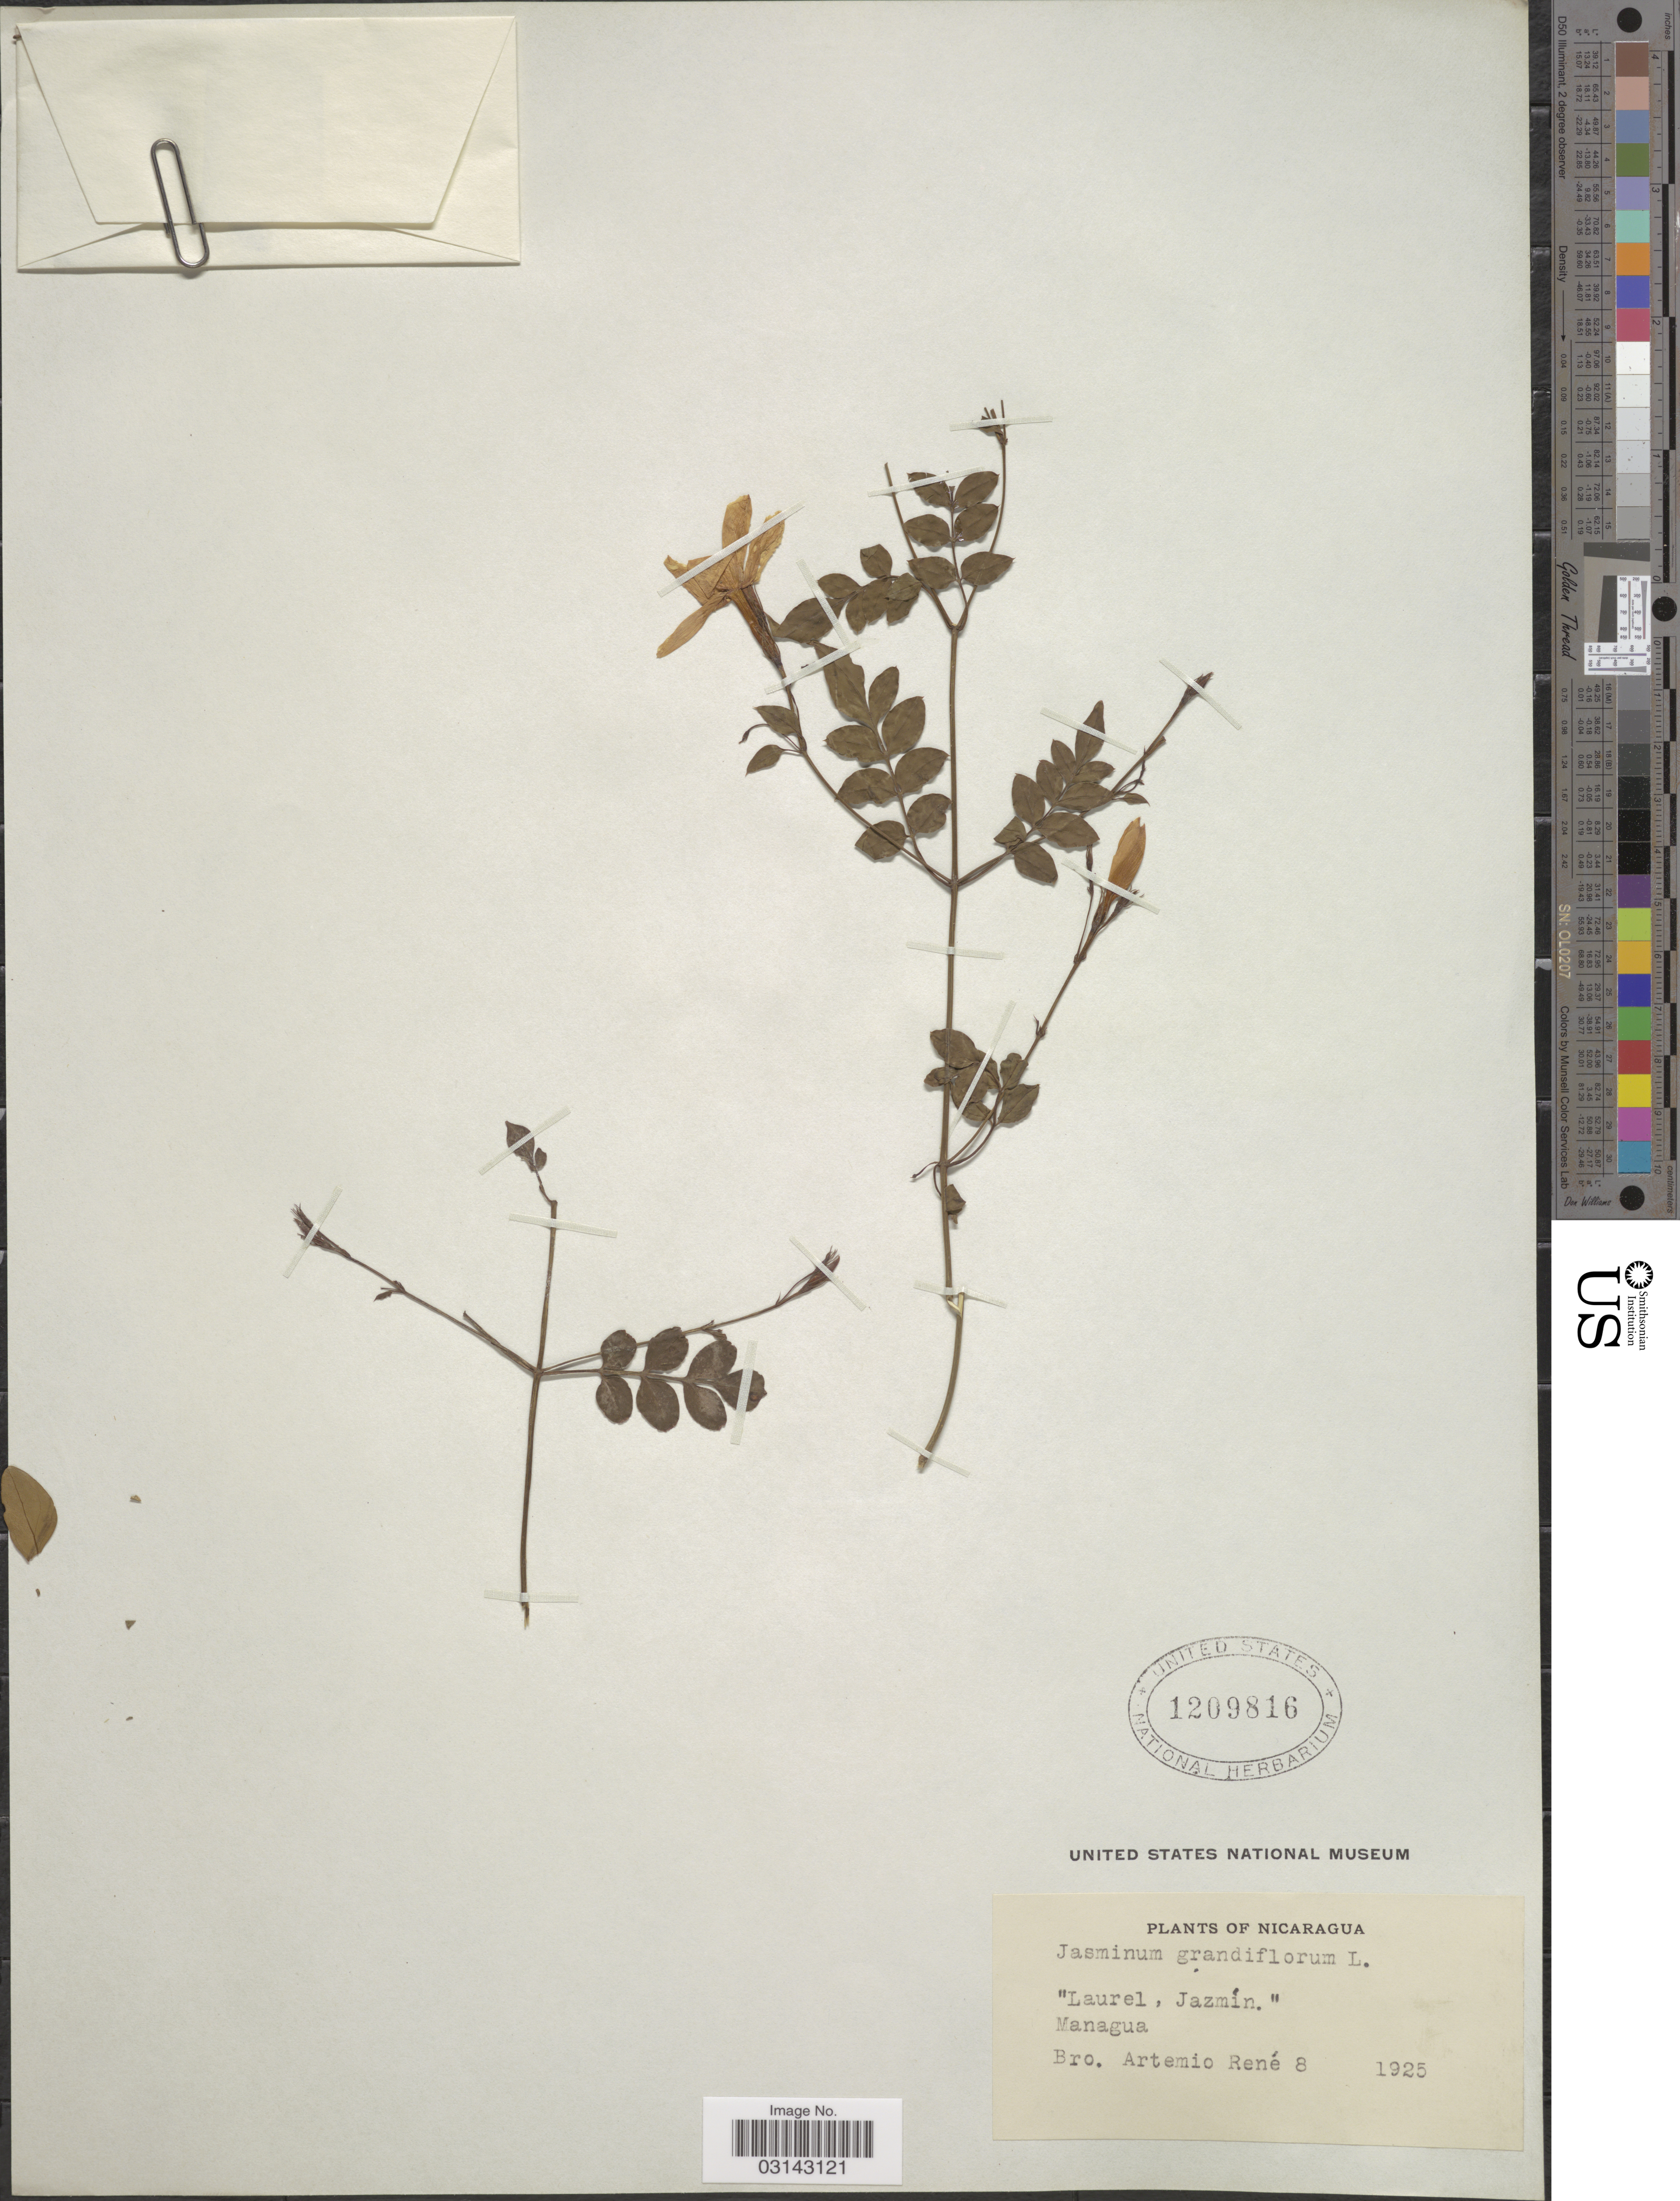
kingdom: Plantae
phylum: Tracheophyta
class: Magnoliopsida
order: Lamiales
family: Oleaceae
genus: Jasminum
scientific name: Jasminum officinale f. grandiflorum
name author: (L.) Kobuski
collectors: B. Rene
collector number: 8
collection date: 1925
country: Nicaragua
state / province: Managua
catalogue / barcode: US 1209816